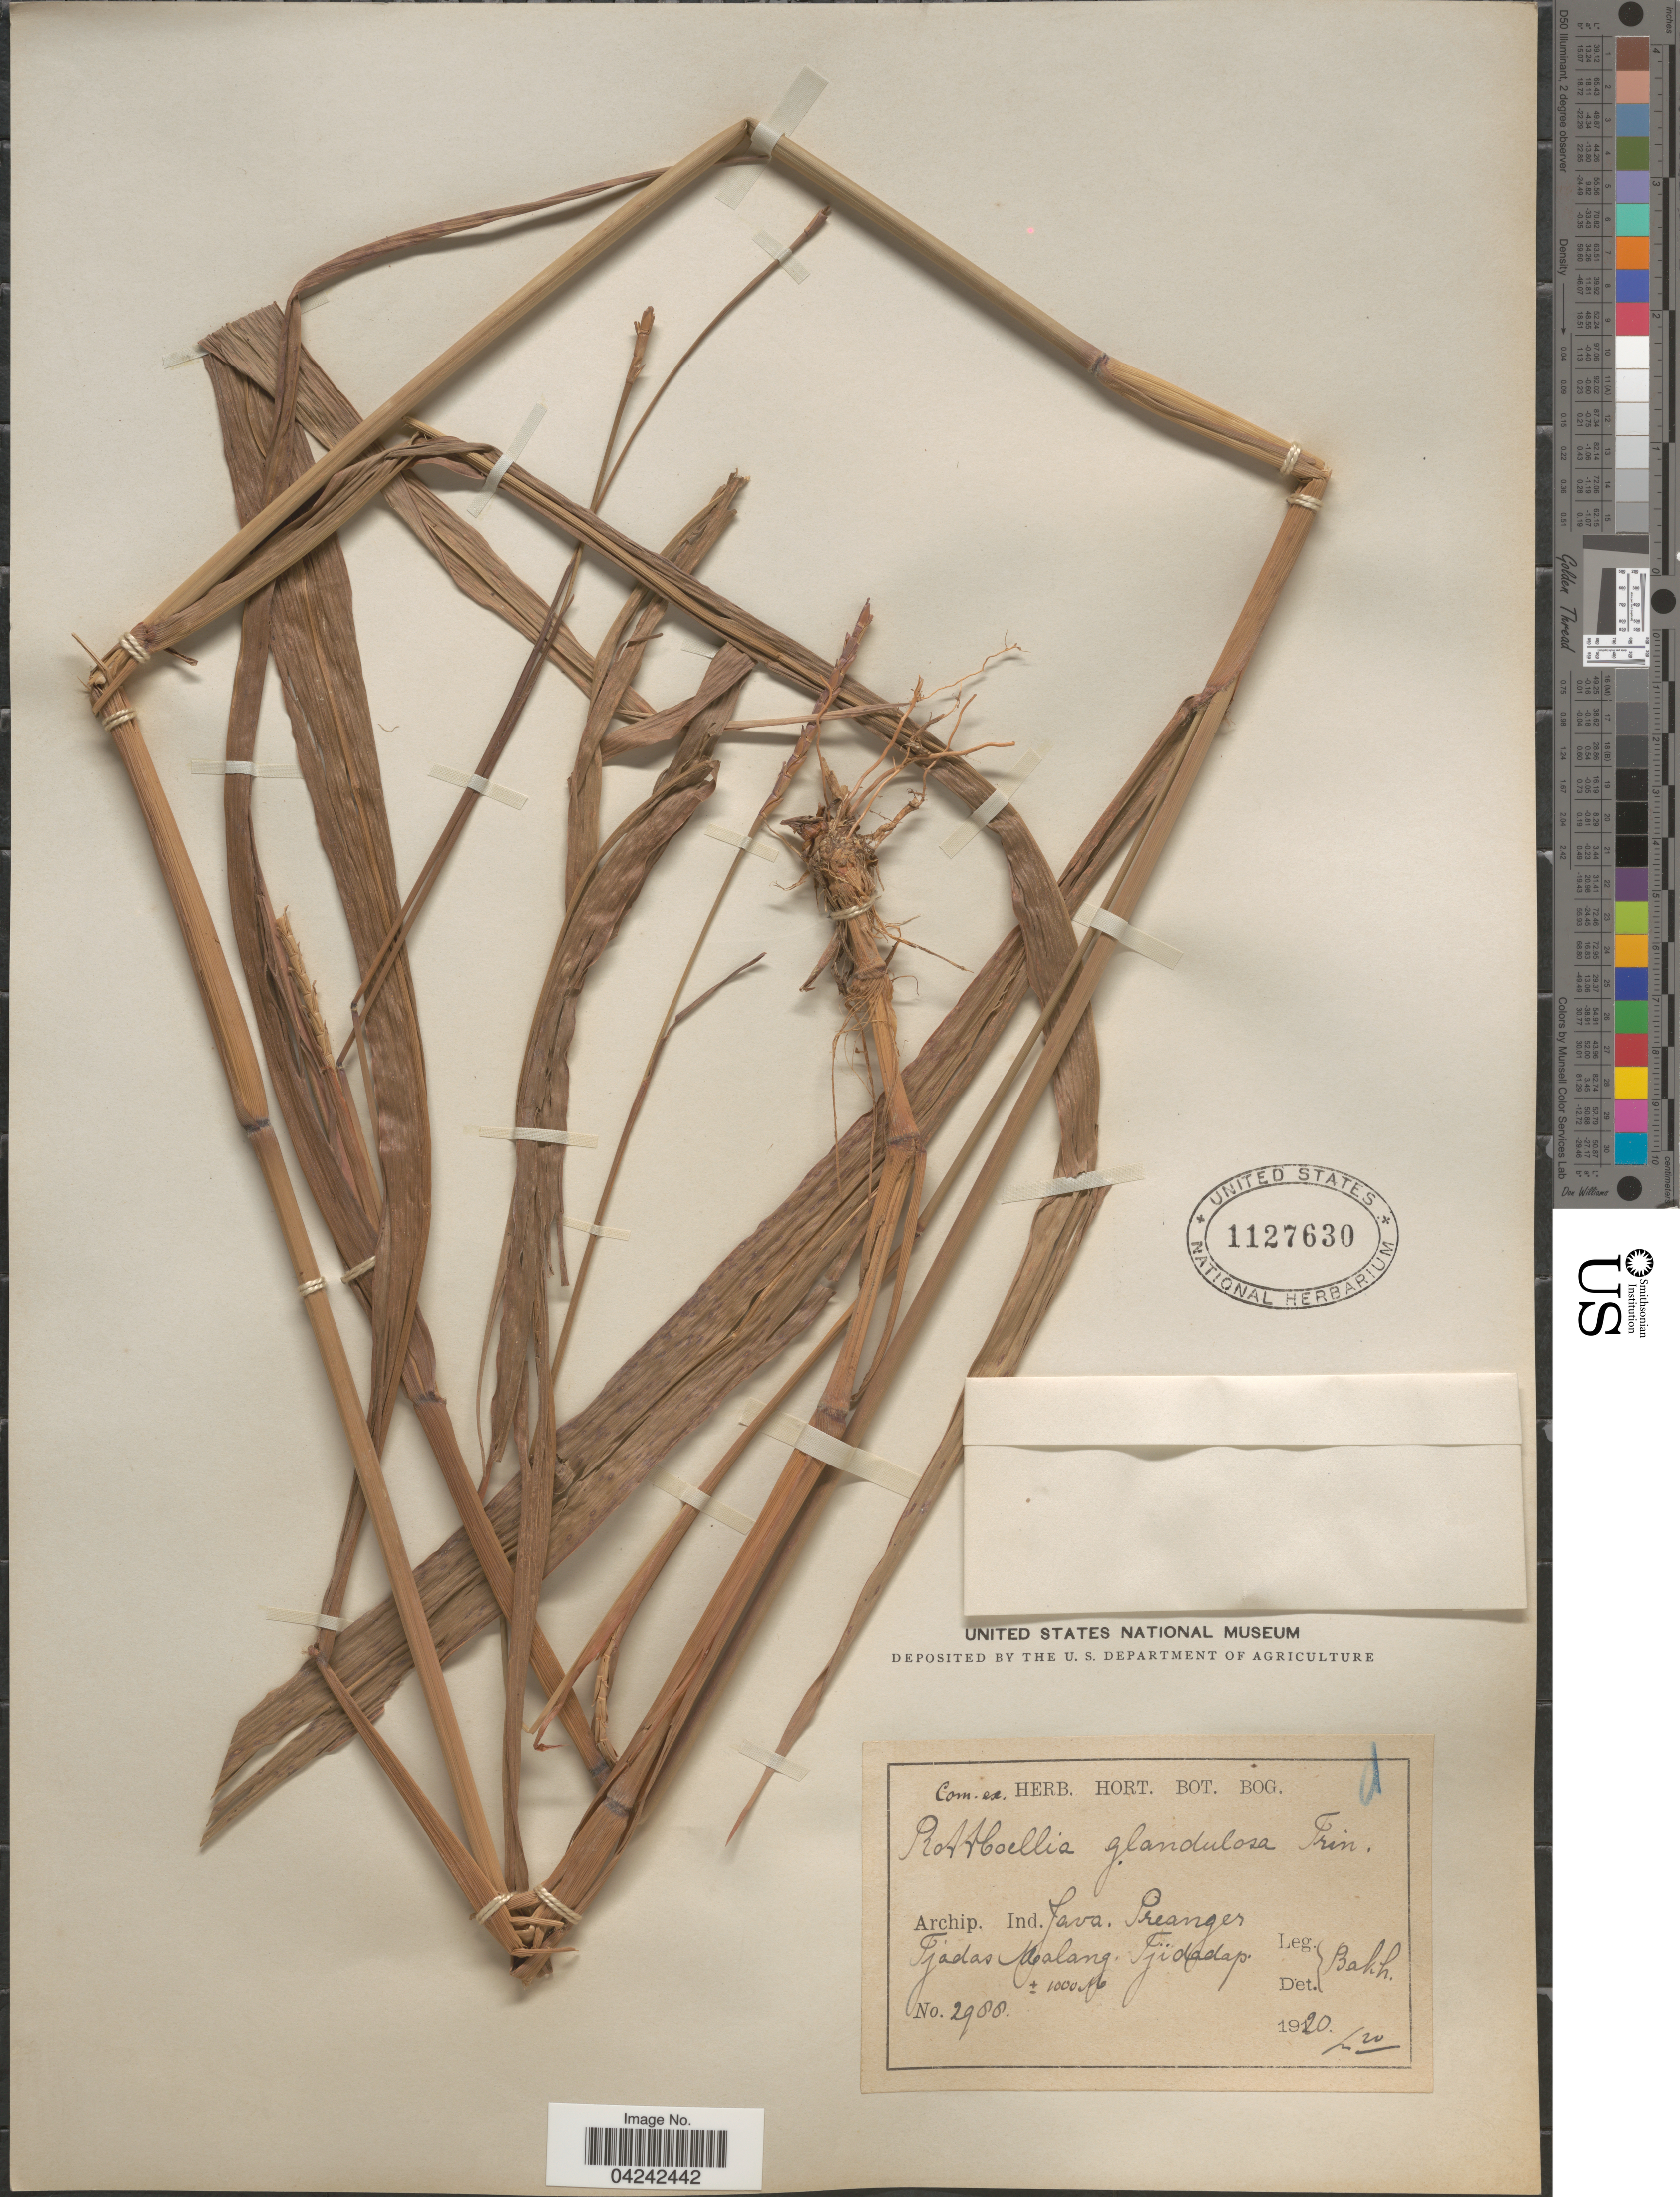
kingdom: Plantae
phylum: Tracheophyta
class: Liliopsida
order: Poales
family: Poaceae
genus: Rottboellia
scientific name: Rottboellia glandulosa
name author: Trin.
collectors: R. C. Bakhuizen van den Brink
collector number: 2988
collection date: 1920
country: Indonesia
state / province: Java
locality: Archip. Ind. Java. Preanger. Tjadas Malang. Tjidadap.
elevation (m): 1000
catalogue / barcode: US 1127630